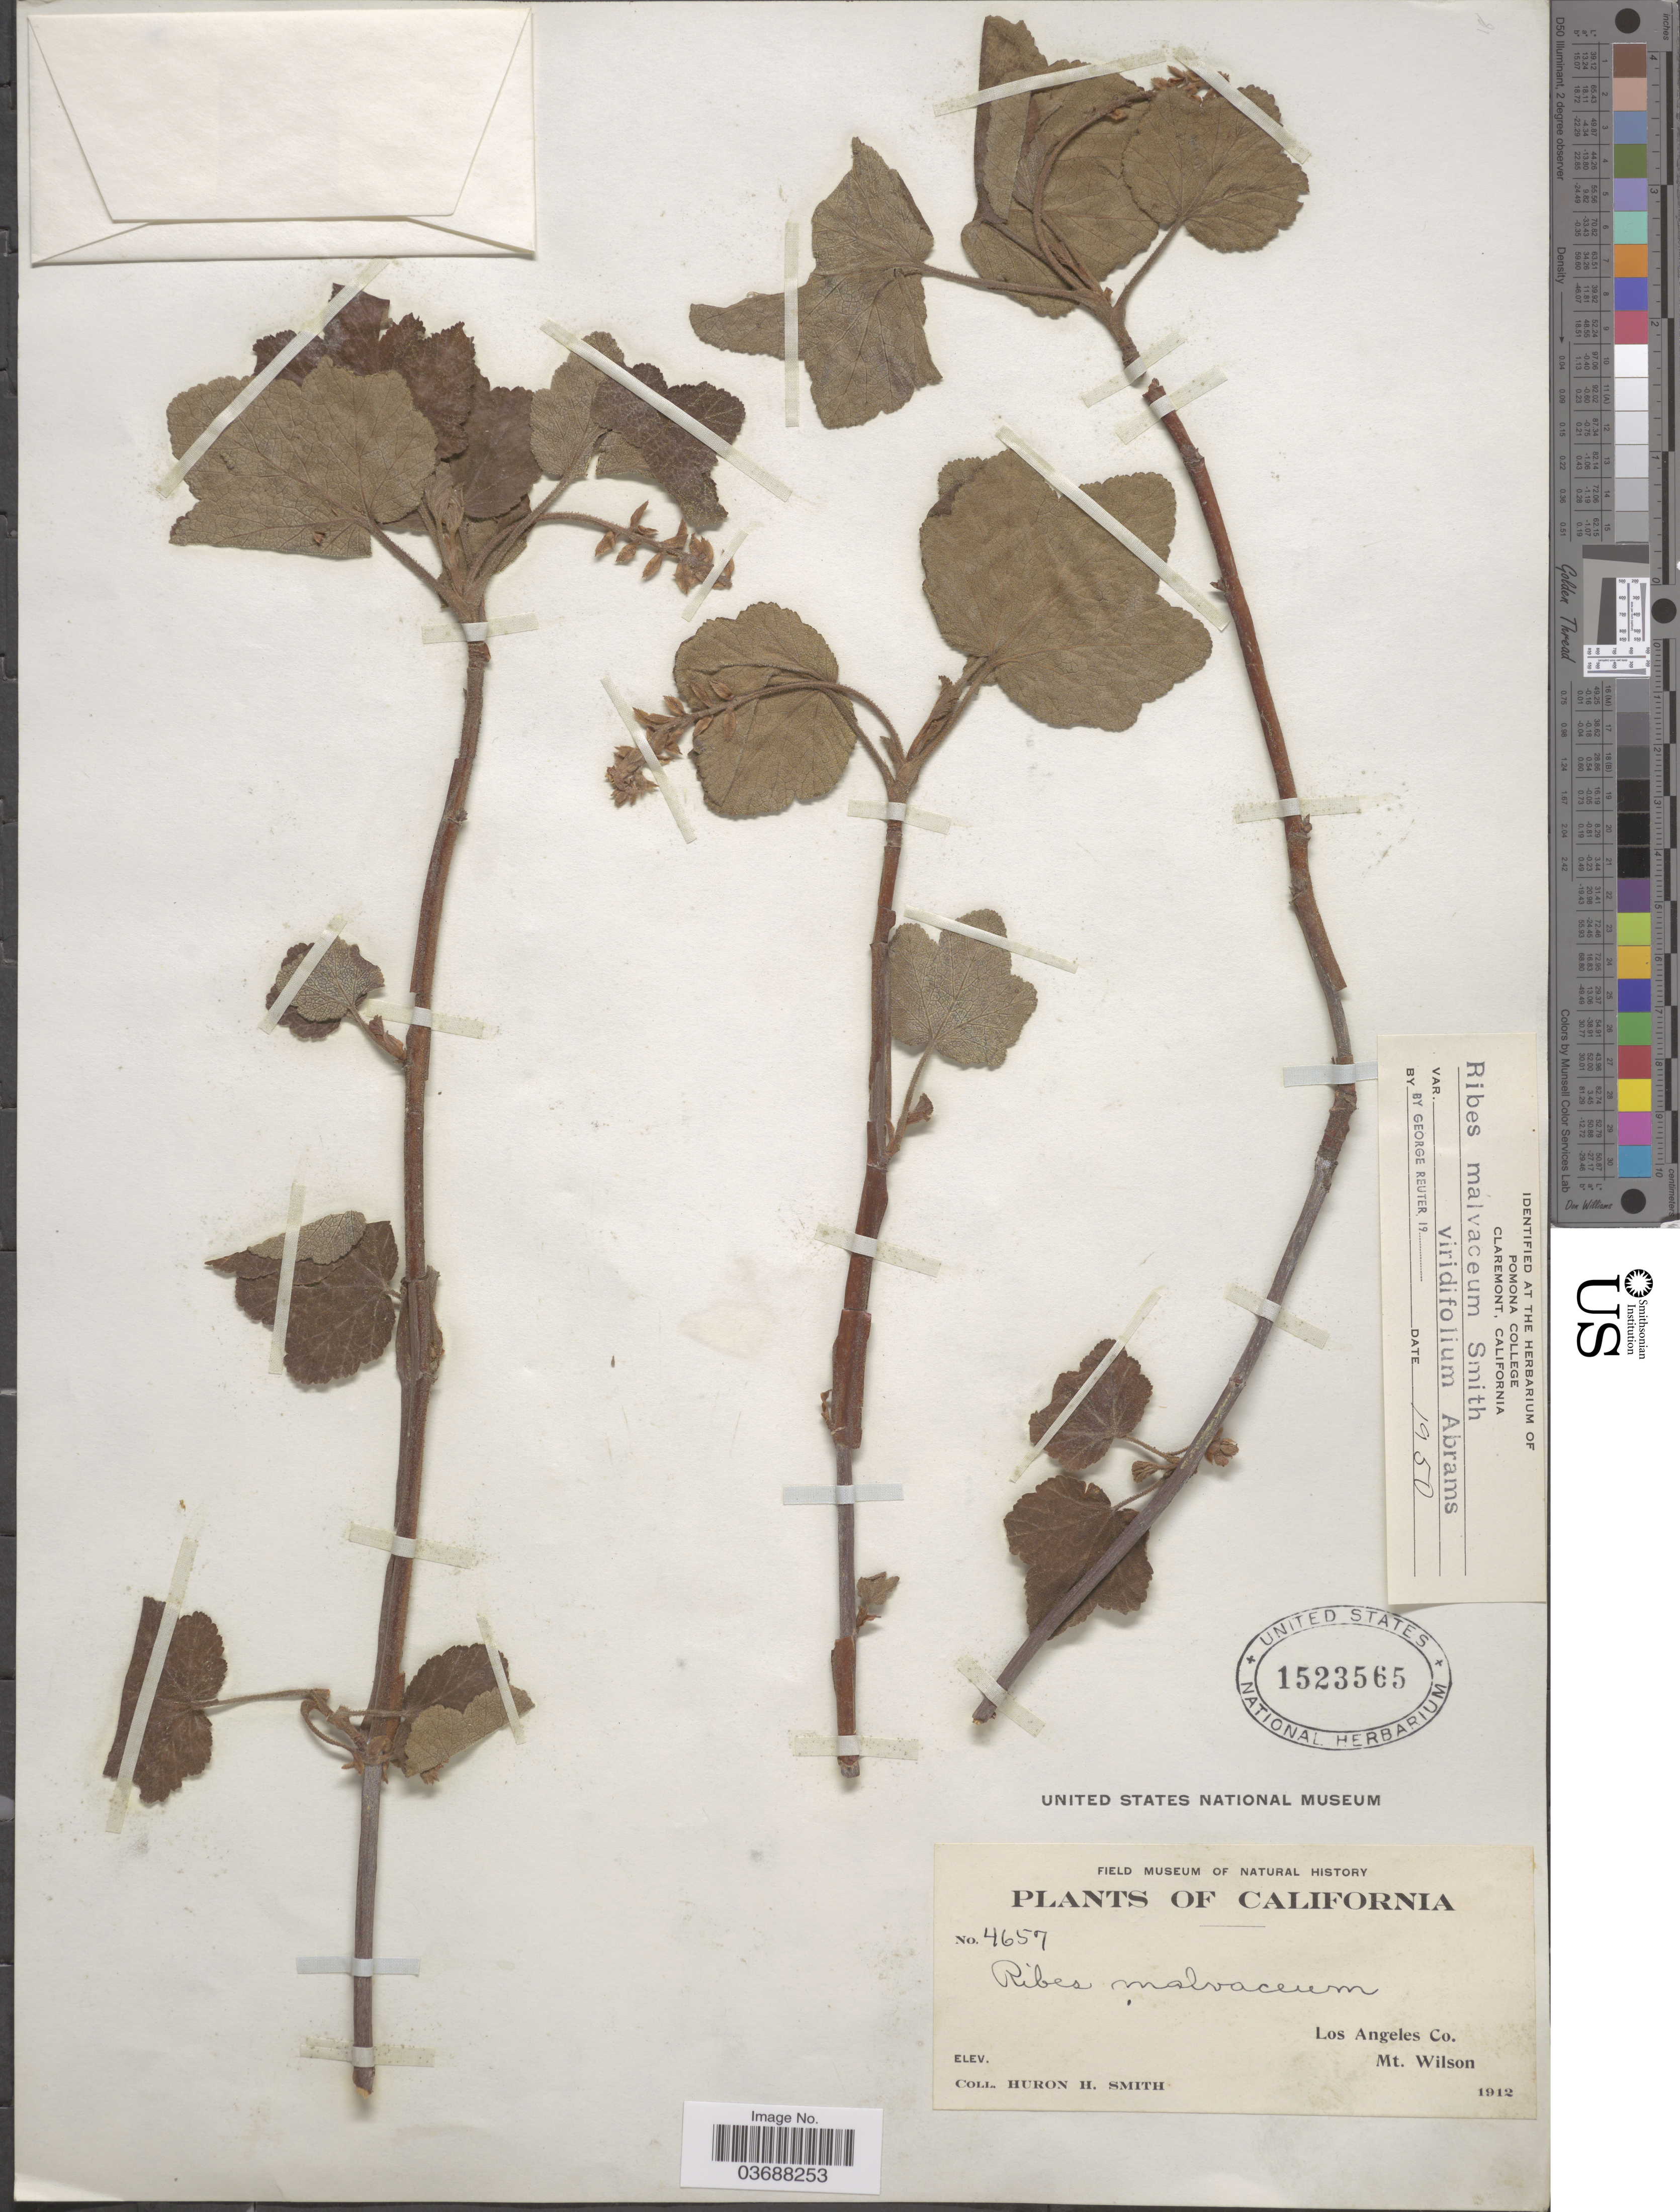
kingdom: Plantae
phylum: Tracheophyta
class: Magnoliopsida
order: Saxifragales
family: Grossulariaceae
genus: Ribes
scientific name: Ribes malvaceum var. viridifolium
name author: Abrams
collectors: Huron H. Smith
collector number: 4657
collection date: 1912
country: United States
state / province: California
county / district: Los Angeles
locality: Los Angeles Co. Mt. Wilson.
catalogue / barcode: US 1523565